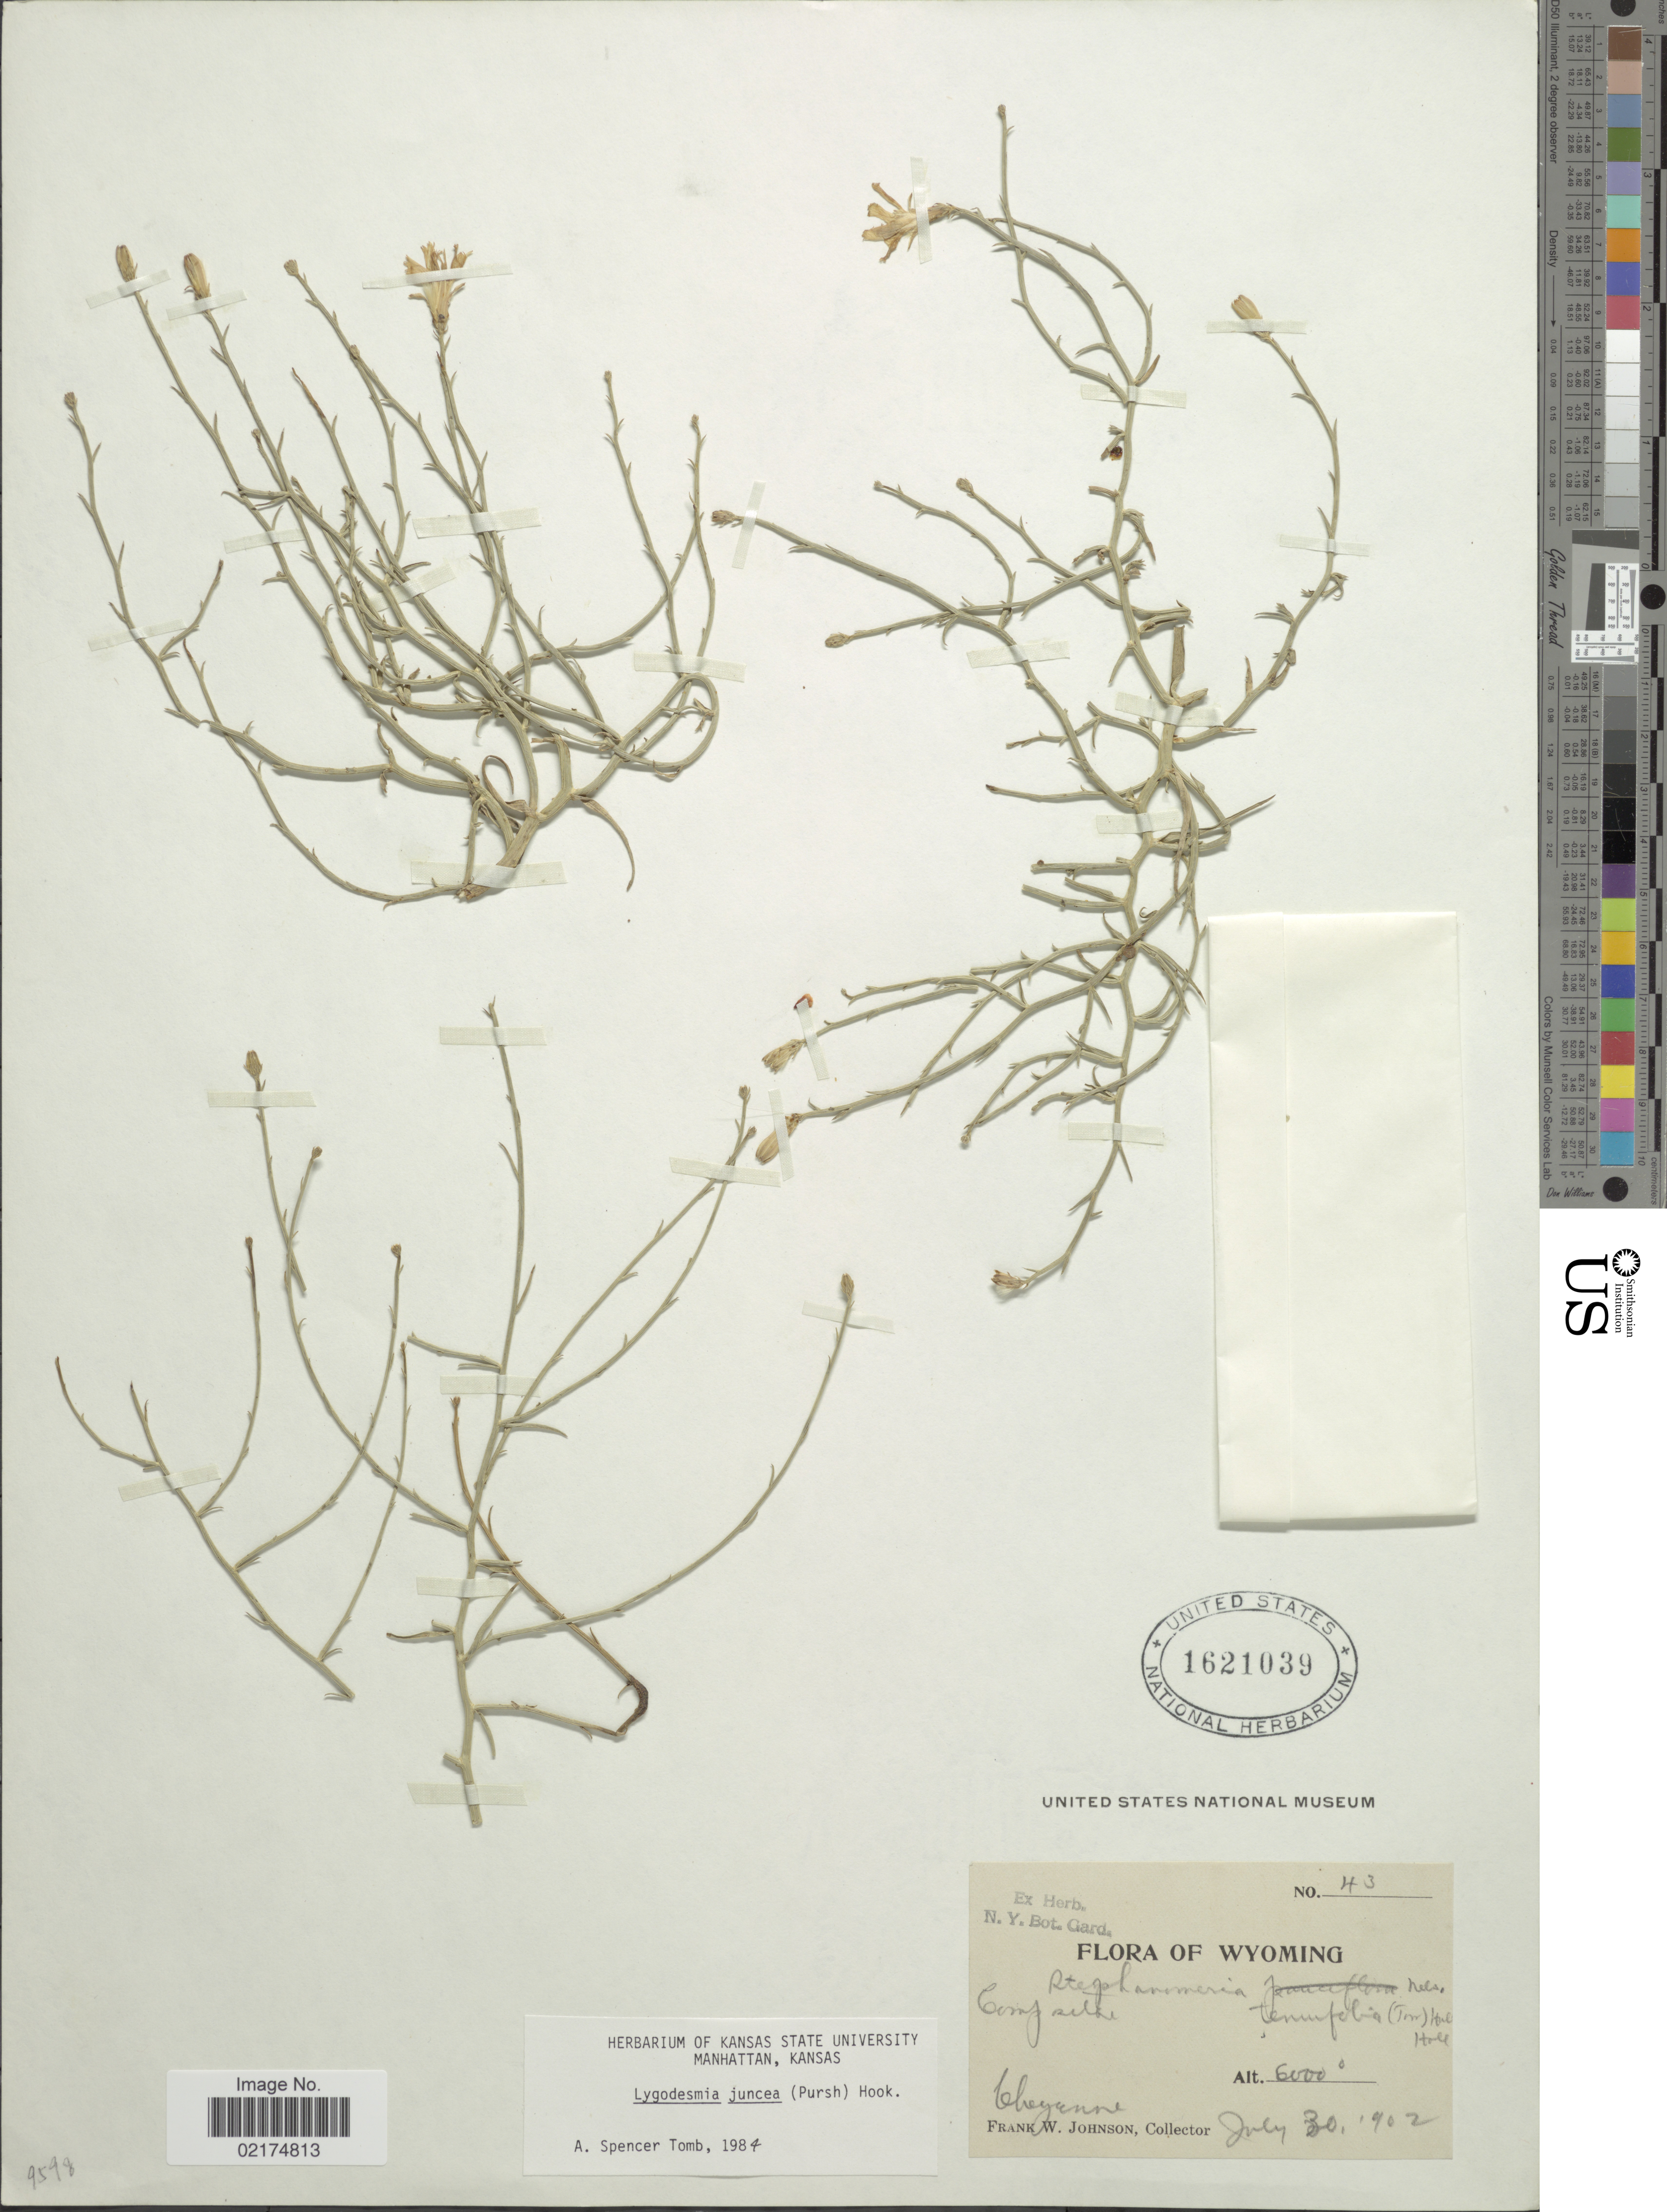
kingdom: Plantae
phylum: Tracheophyta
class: Magnoliopsida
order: Asterales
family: Asteraceae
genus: Lygodesmia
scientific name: Lygodesmia juncea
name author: D. Don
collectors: F. W. Johnson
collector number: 43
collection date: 1902-07-30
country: United States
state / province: Wyoming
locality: Cheyenne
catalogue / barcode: US 1621039